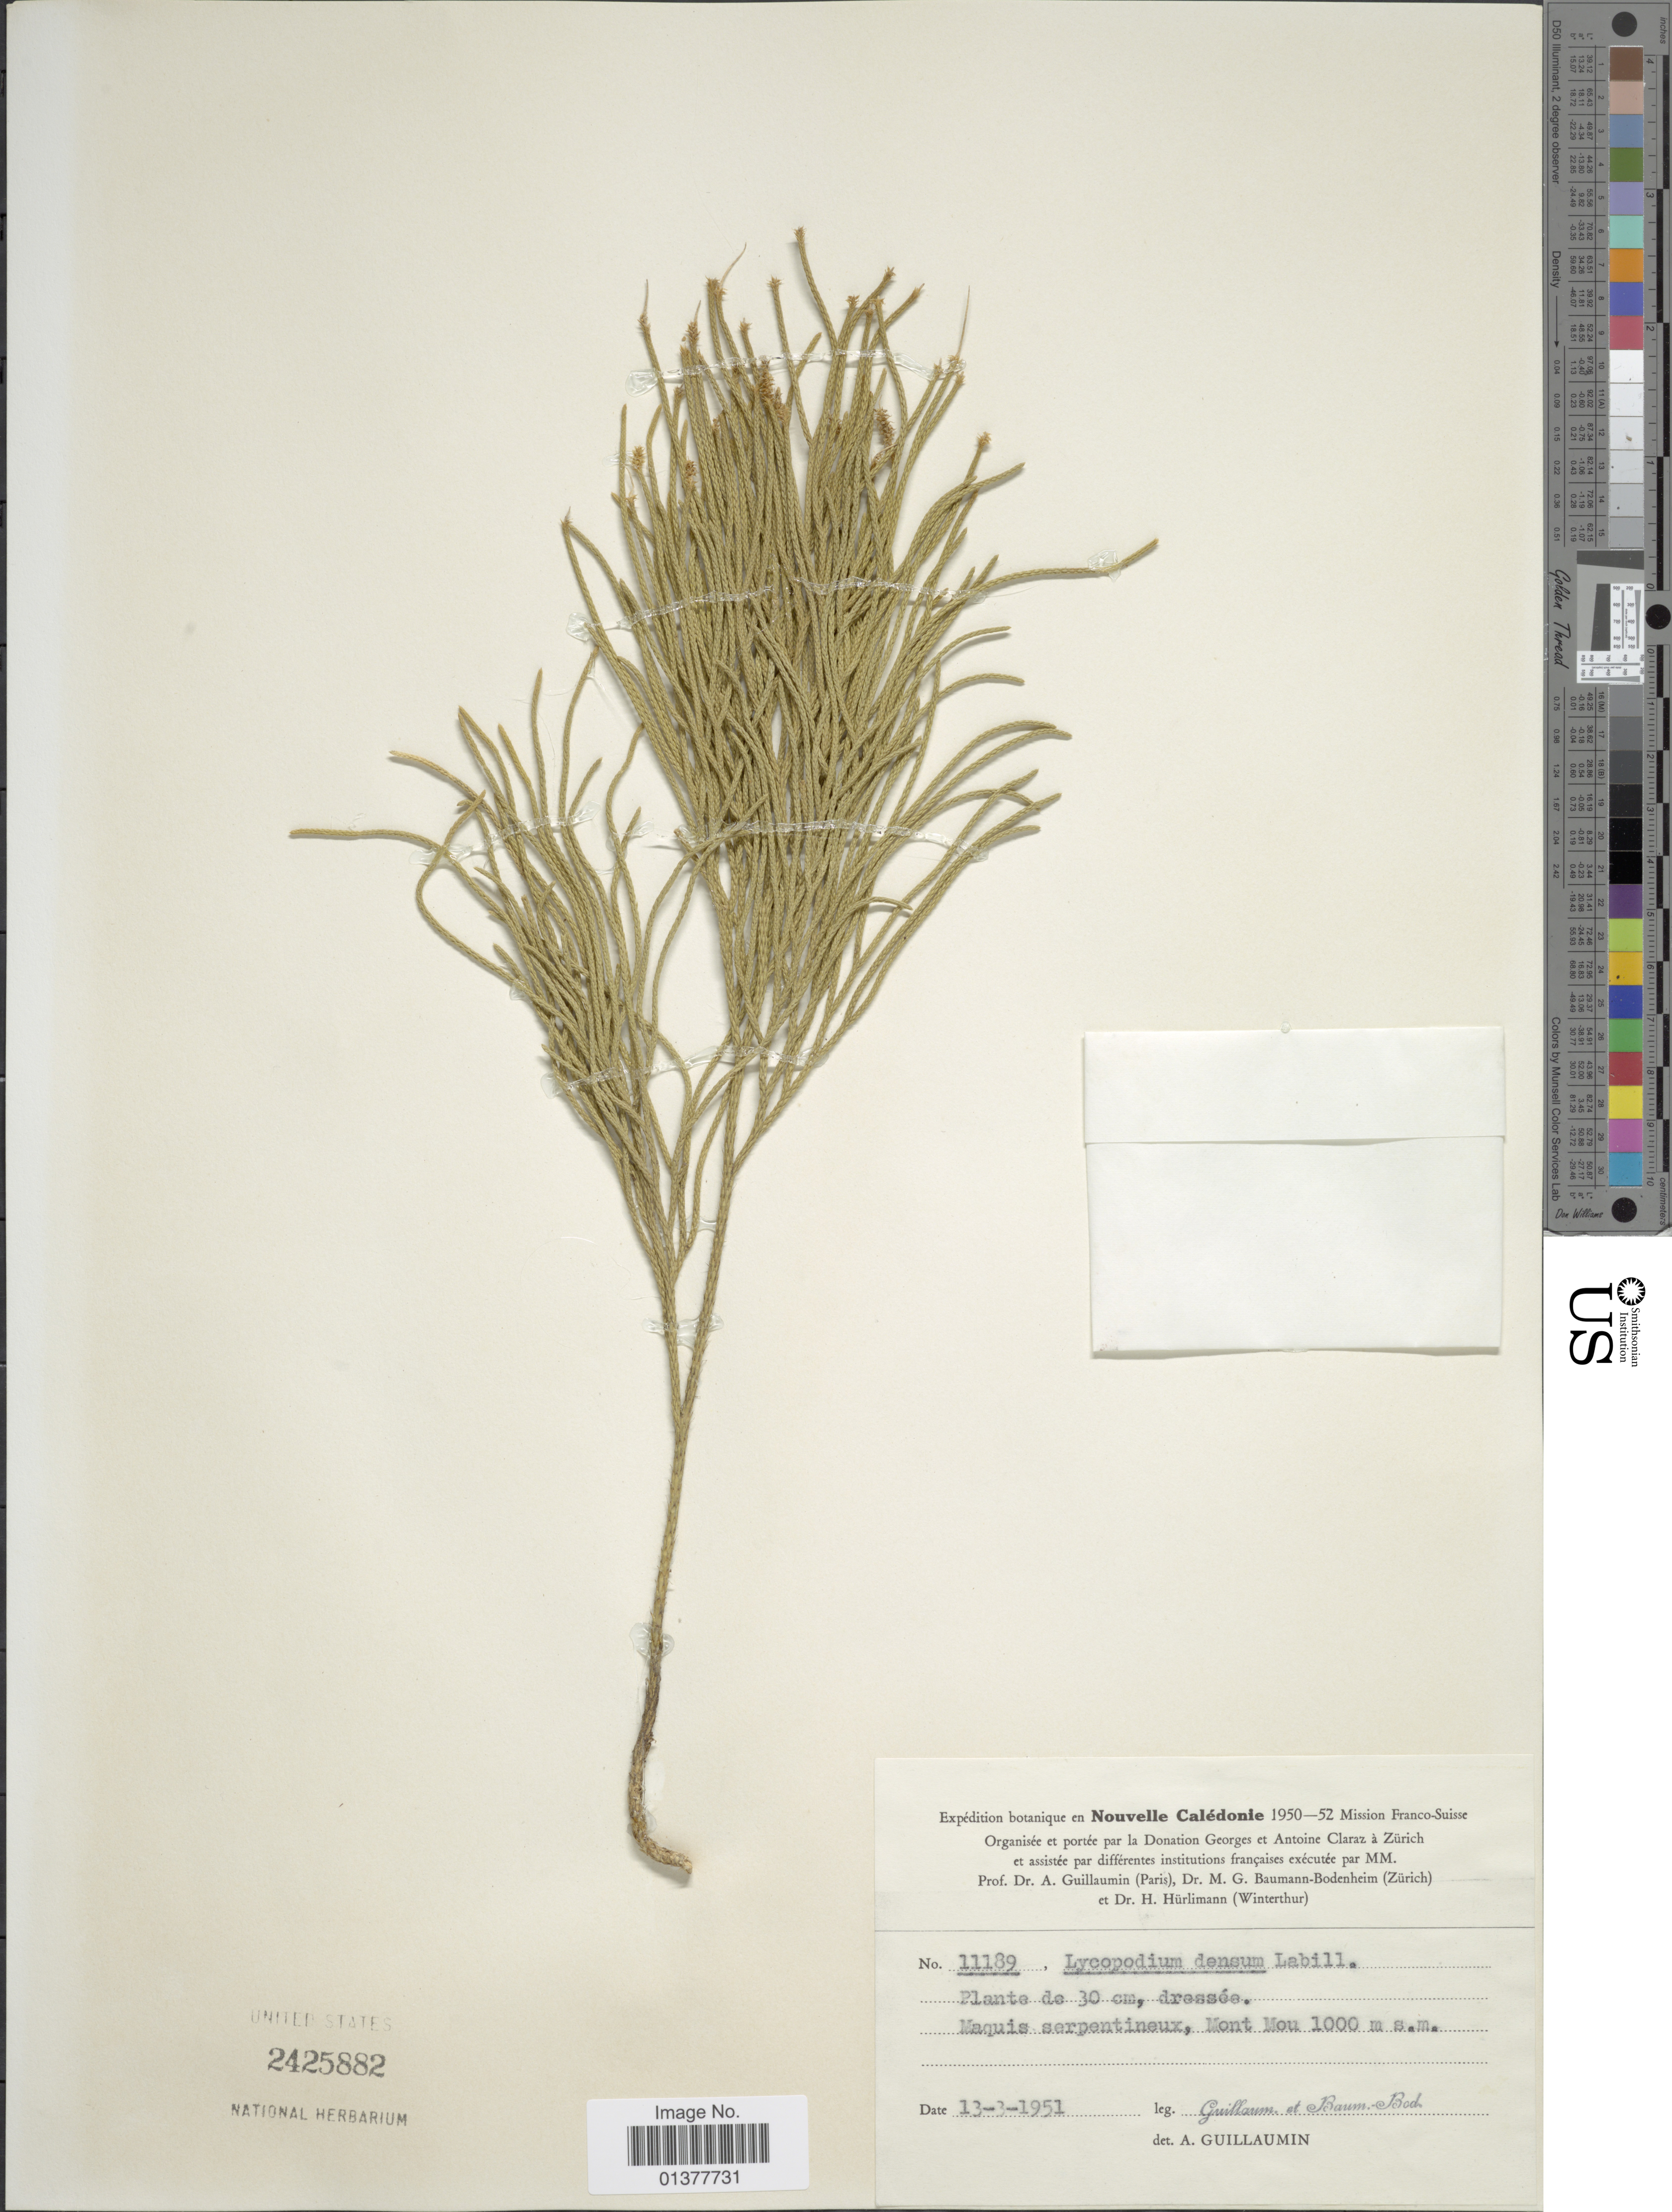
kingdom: Plantae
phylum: Tracheophyta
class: Lycopodiopsida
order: Lycopodiales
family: Lycopodiaceae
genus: Pseudolycopodium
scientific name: Pseudolycopodium densum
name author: (Rothm.) Holub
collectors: A. Guillaumin & M. G. Baumann-Bodenheim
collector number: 11189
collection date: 1951-03-13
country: New Caledonia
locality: Maquis serpentineux, Mont Mou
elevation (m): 1000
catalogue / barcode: US 2425882